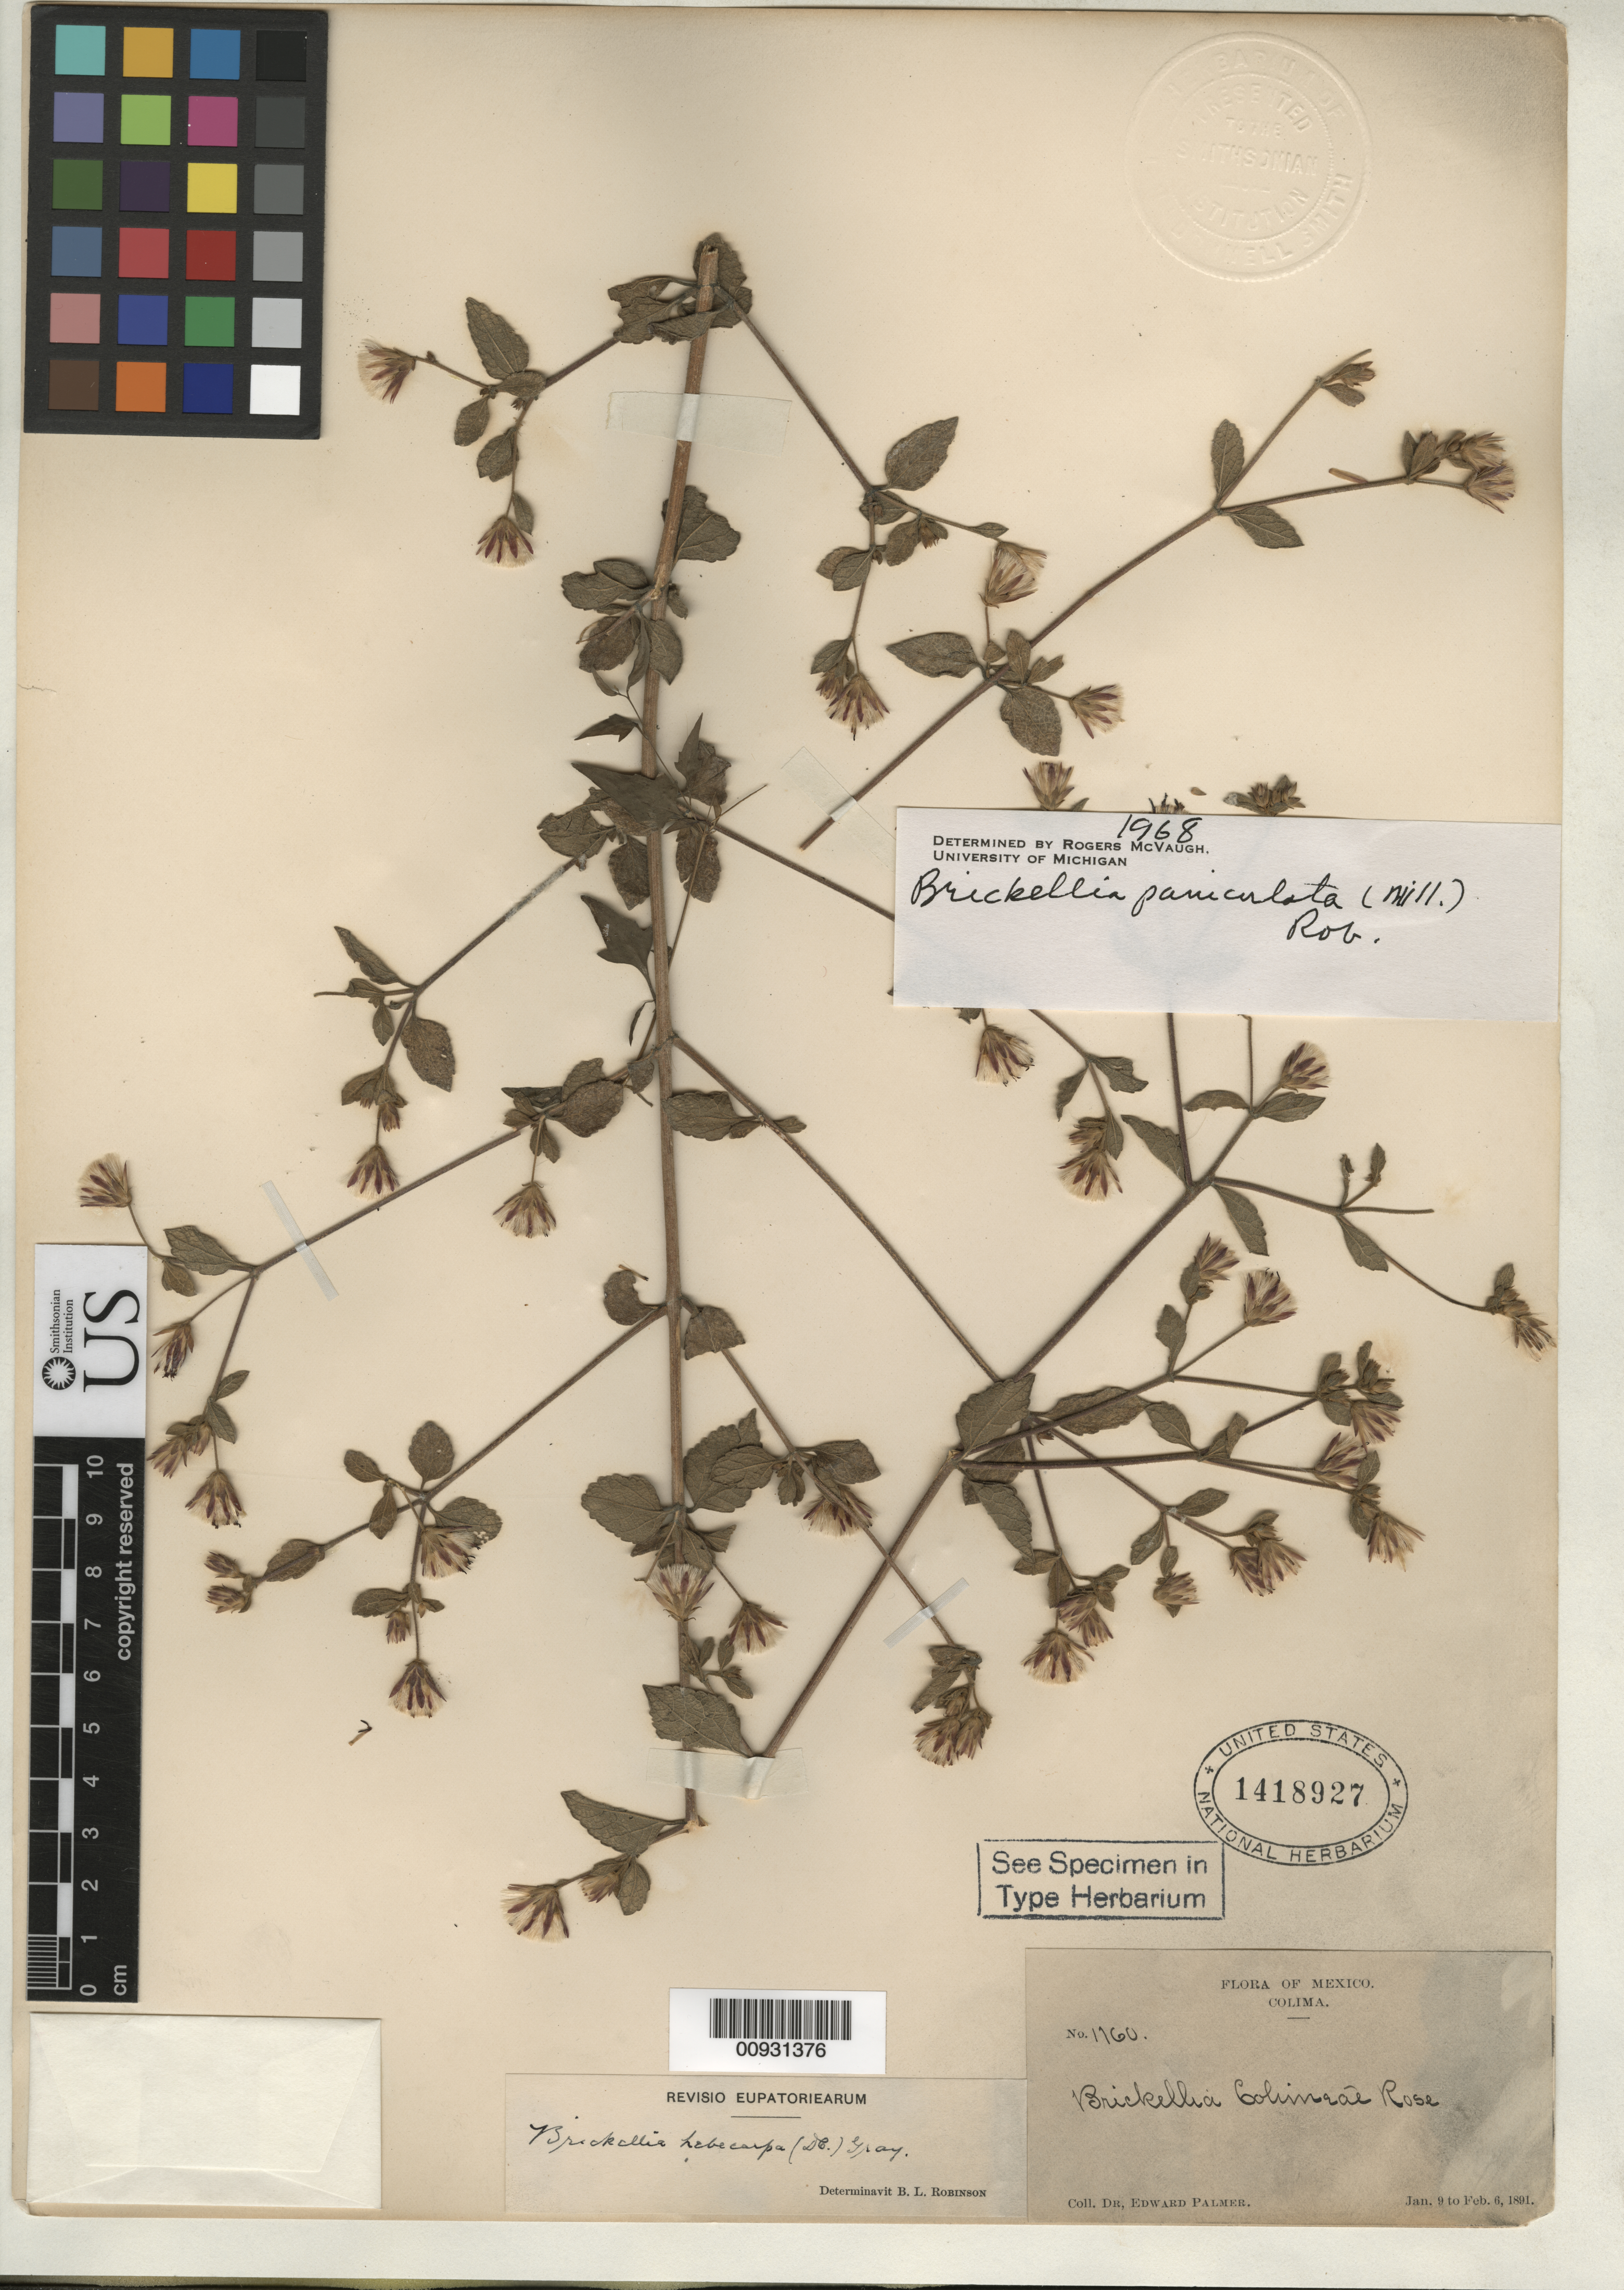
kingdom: Plantae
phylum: Tracheophyta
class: Magnoliopsida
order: Asterales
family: Asteraceae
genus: Brickellia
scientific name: Brickellia colimae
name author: Rose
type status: Isotype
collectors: E. Palmer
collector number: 1160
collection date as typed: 09 Jan 1891 to 06 Feb 1891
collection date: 1891-01-09/1891-02-06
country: Mexico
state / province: Colima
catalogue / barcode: US 1418927